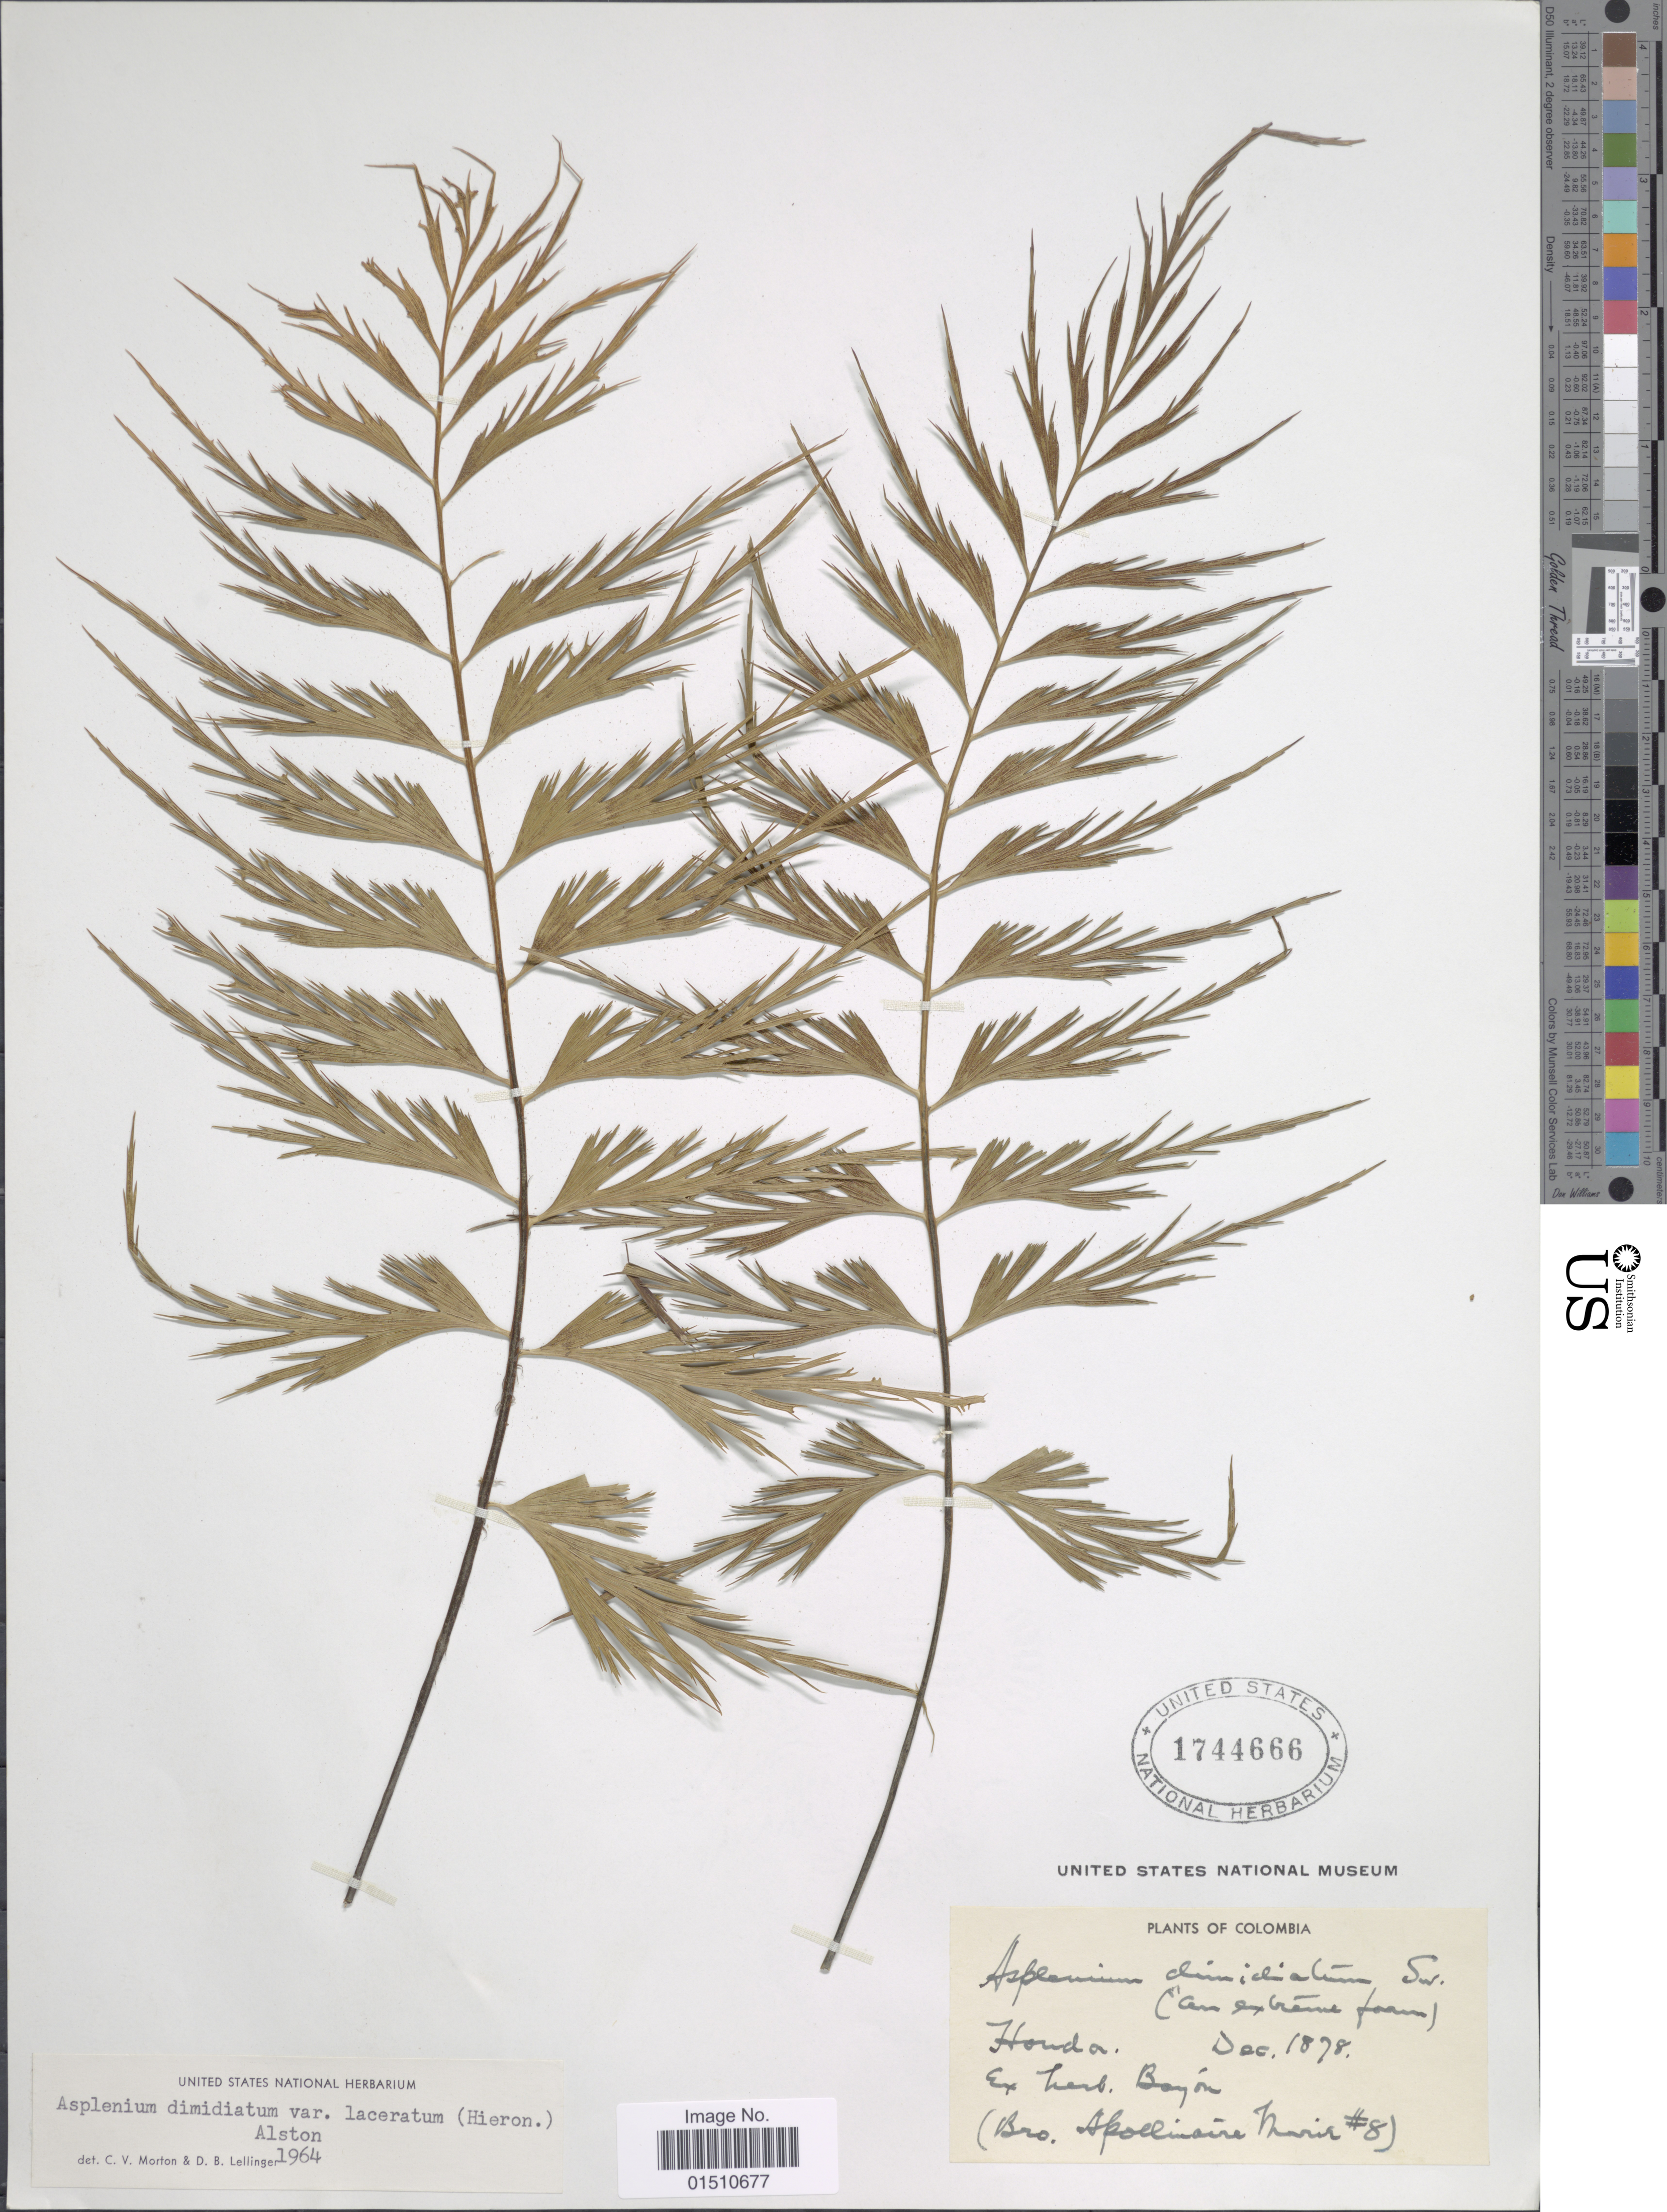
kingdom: Plantae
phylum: Tracheophyta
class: Polypodiopsida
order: Polypodiales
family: Aspleniaceae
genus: Asplenium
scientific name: Asplenium dimidiatum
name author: Sw.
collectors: Bro. Apollinaire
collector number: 8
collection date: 1878-12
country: Colombia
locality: Colombia, Honda.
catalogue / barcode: US 1744666